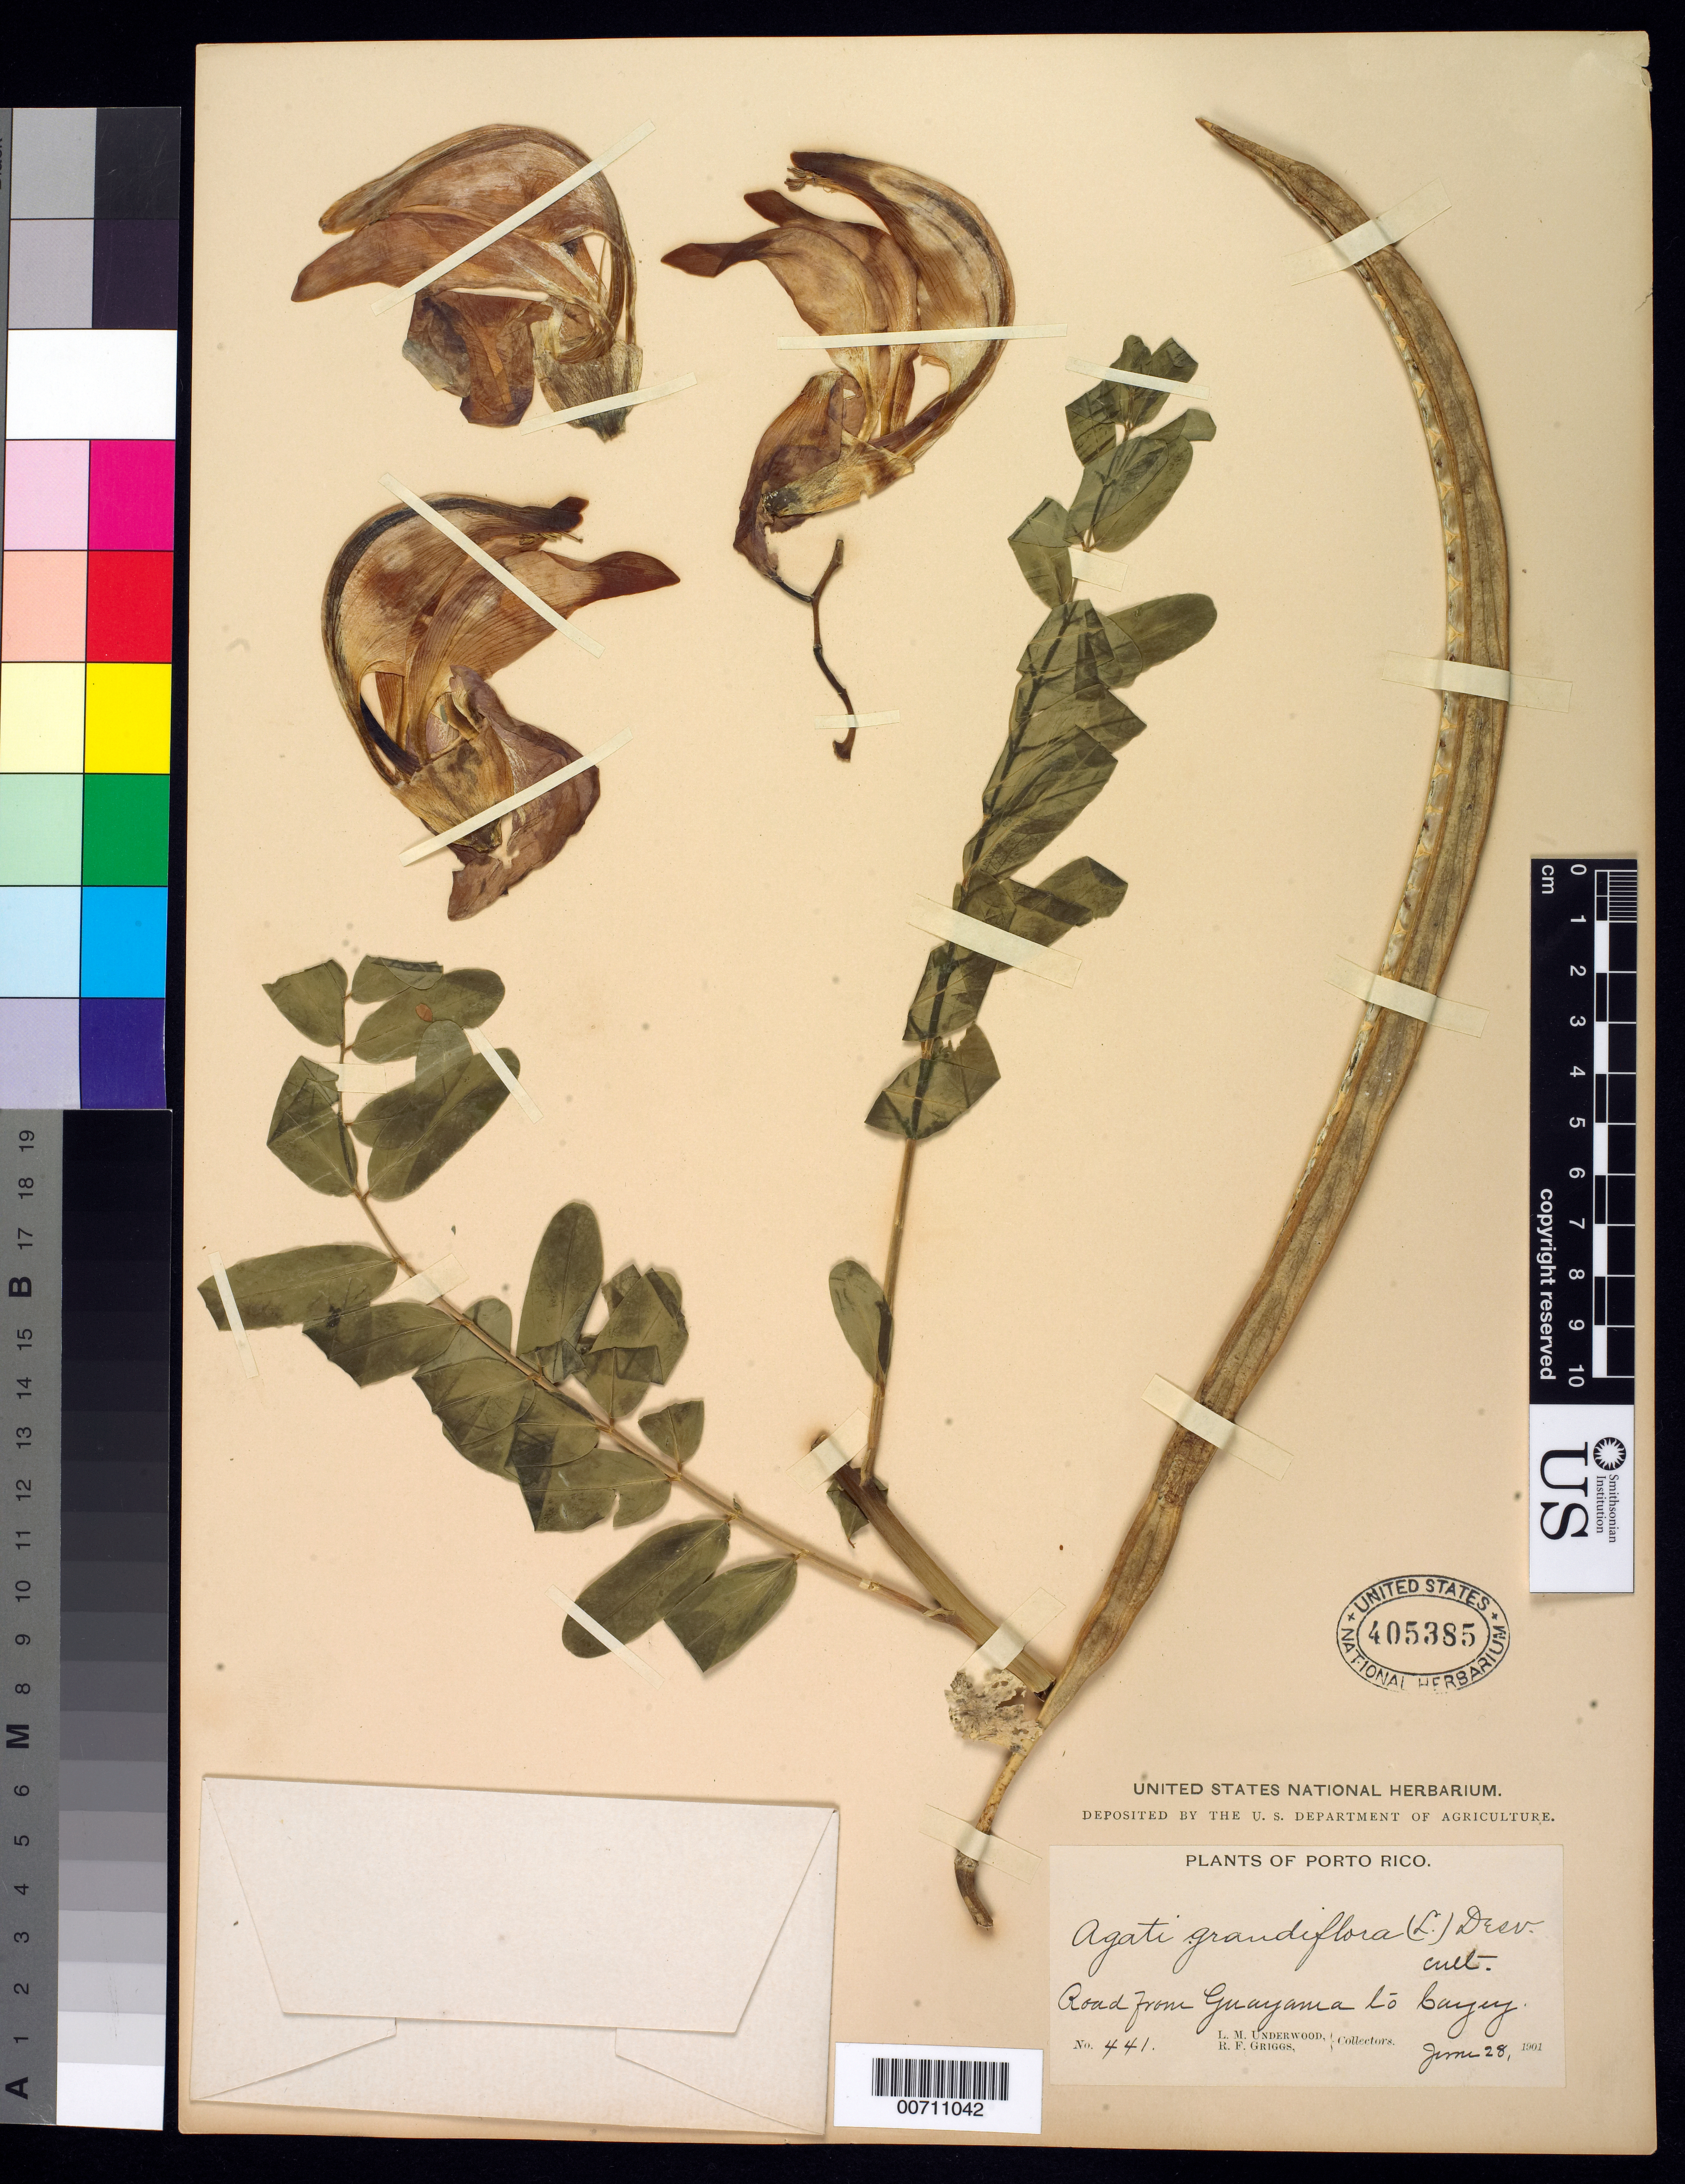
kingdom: Plantae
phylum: Tracheophyta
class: Magnoliopsida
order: Fabales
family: Fabaceae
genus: Sesbania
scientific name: Sesbania grandiflora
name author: (L.) Poir.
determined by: Strong, M. T., (US), Smithsonian Institution - National Museum of Natural History (UNITED STATES)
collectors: L. M. Underwood & R. F. Griggs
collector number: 441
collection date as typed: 28 Jun 1901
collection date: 1901-06-28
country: Puerto Rico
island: Greater Antilles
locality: Guayama to Cayey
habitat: Road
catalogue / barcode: US 405385